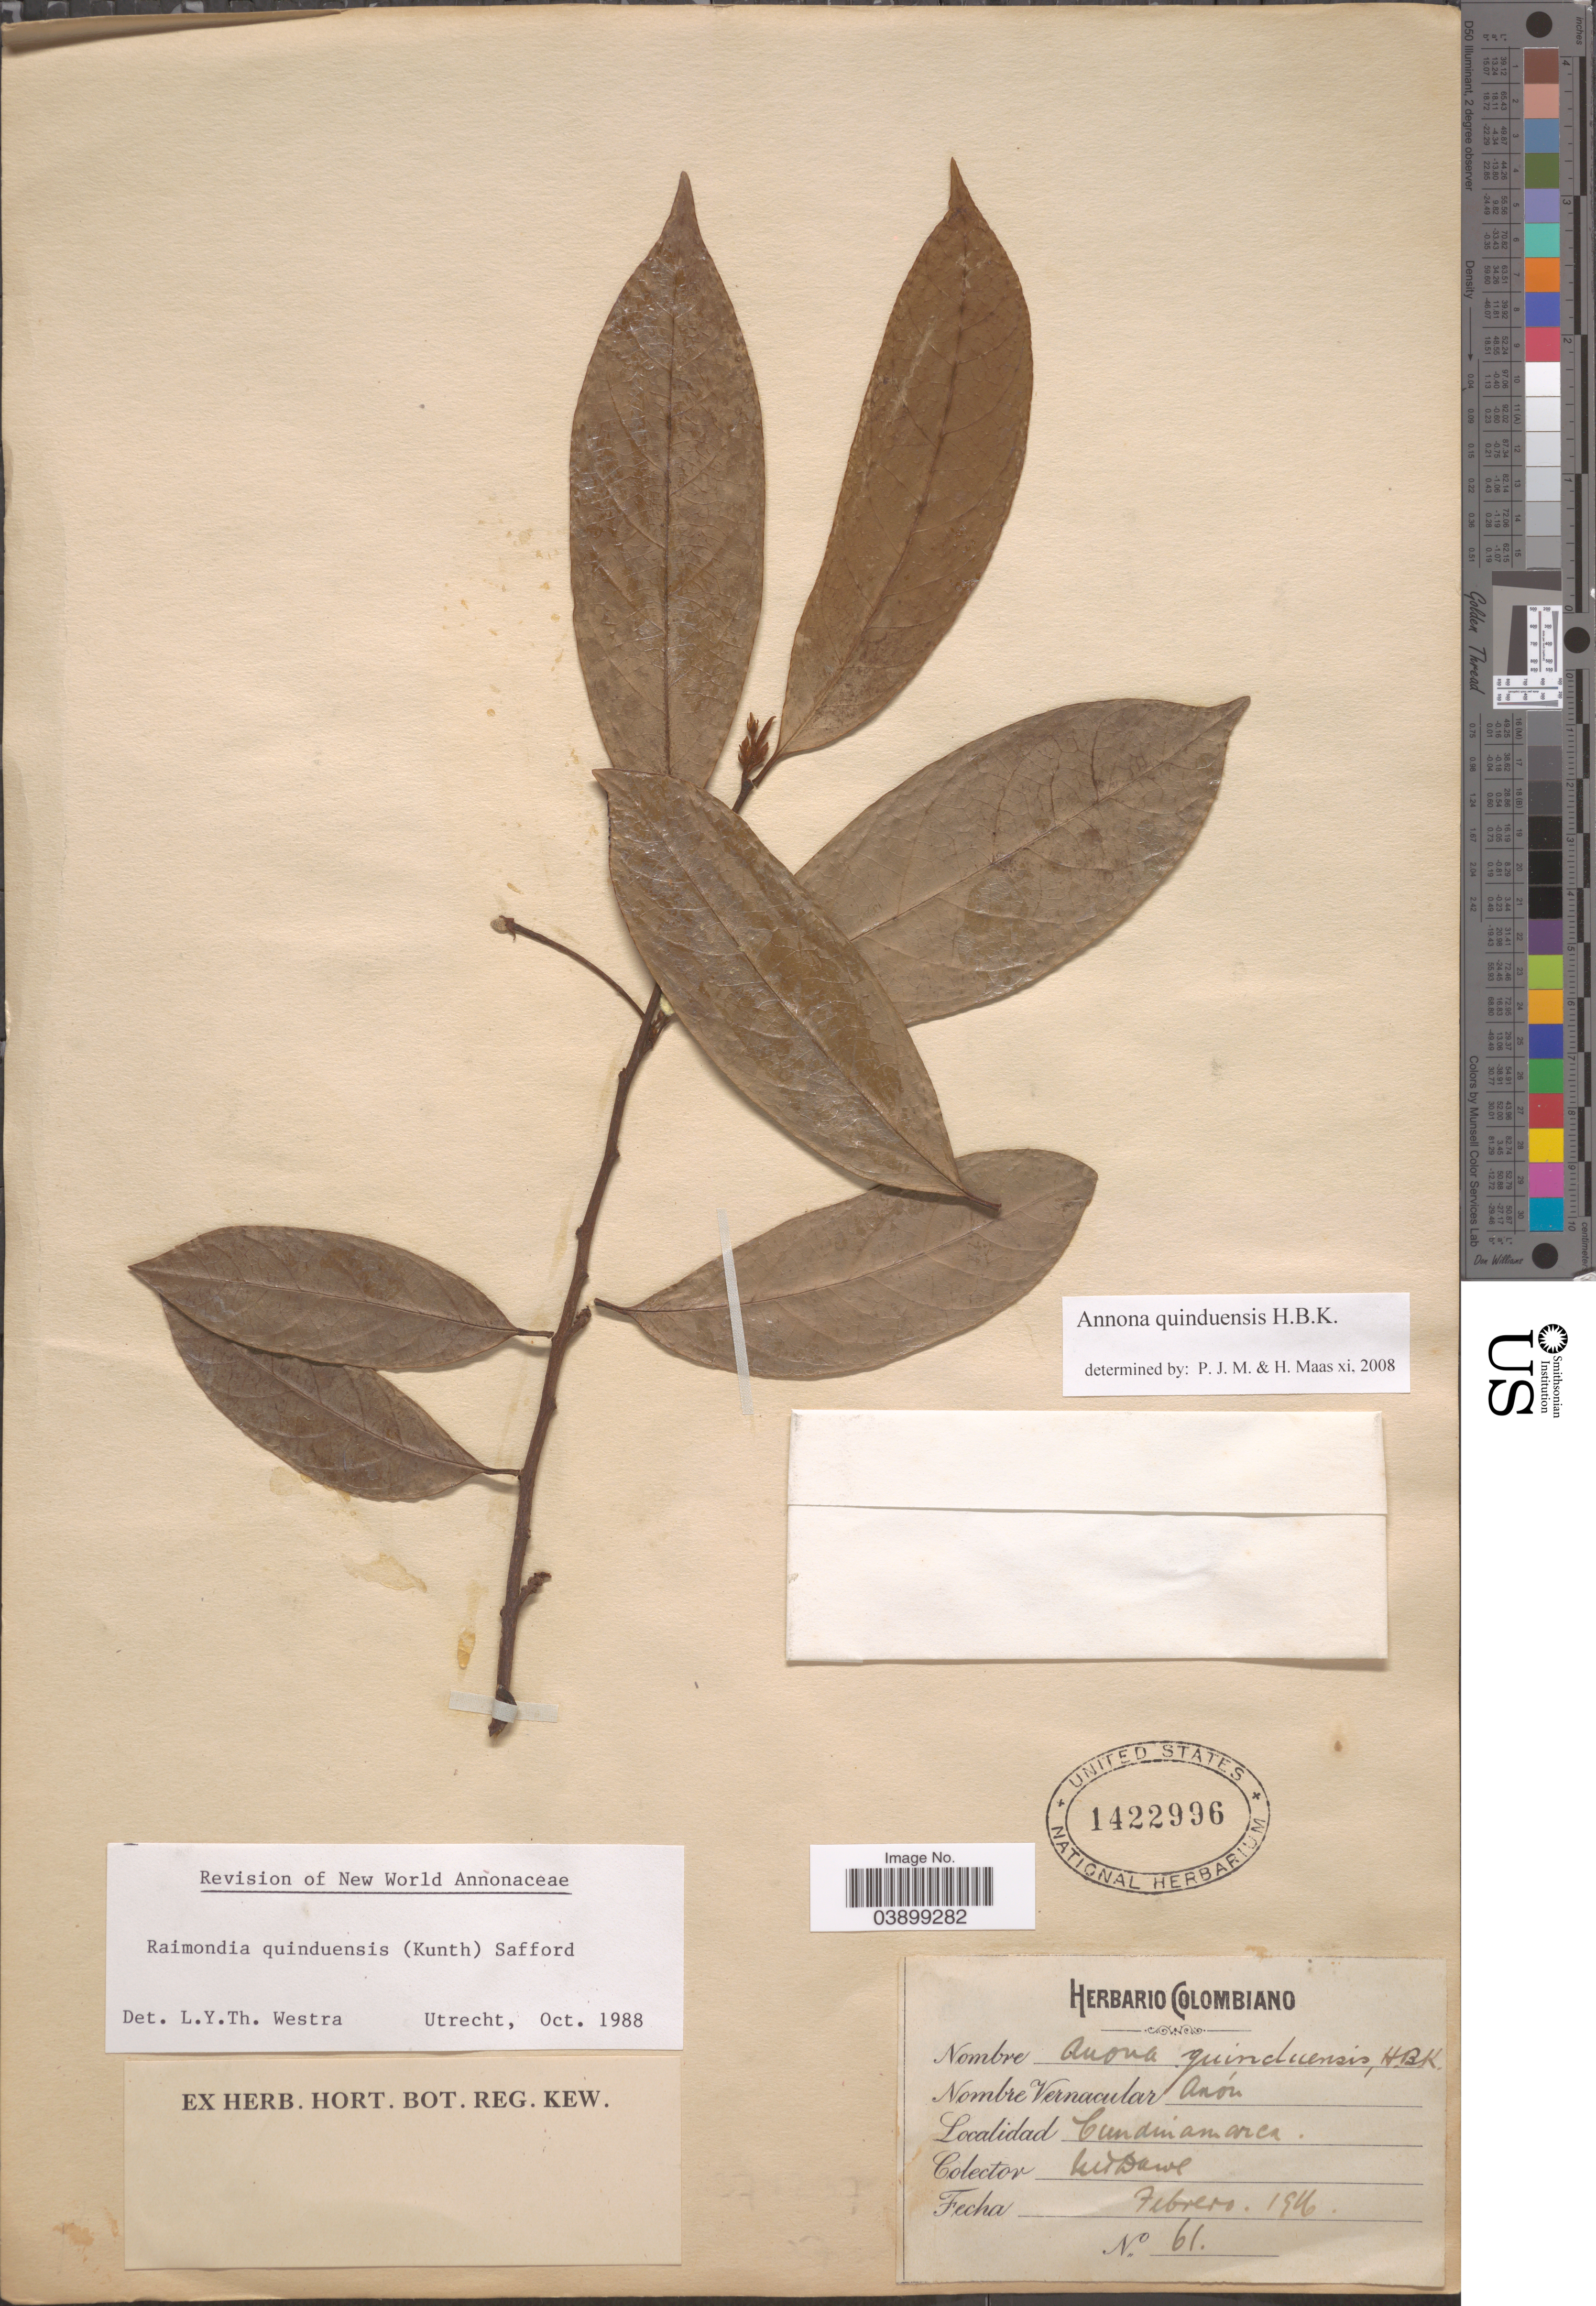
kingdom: Plantae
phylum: Tracheophyta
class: Magnoliopsida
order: Magnoliales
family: Annonaceae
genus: Annona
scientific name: Annona quinduensis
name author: Kunth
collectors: M. T. Dawe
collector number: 61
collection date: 1916-02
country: Colombia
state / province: Cundinamarca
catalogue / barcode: US 1422996